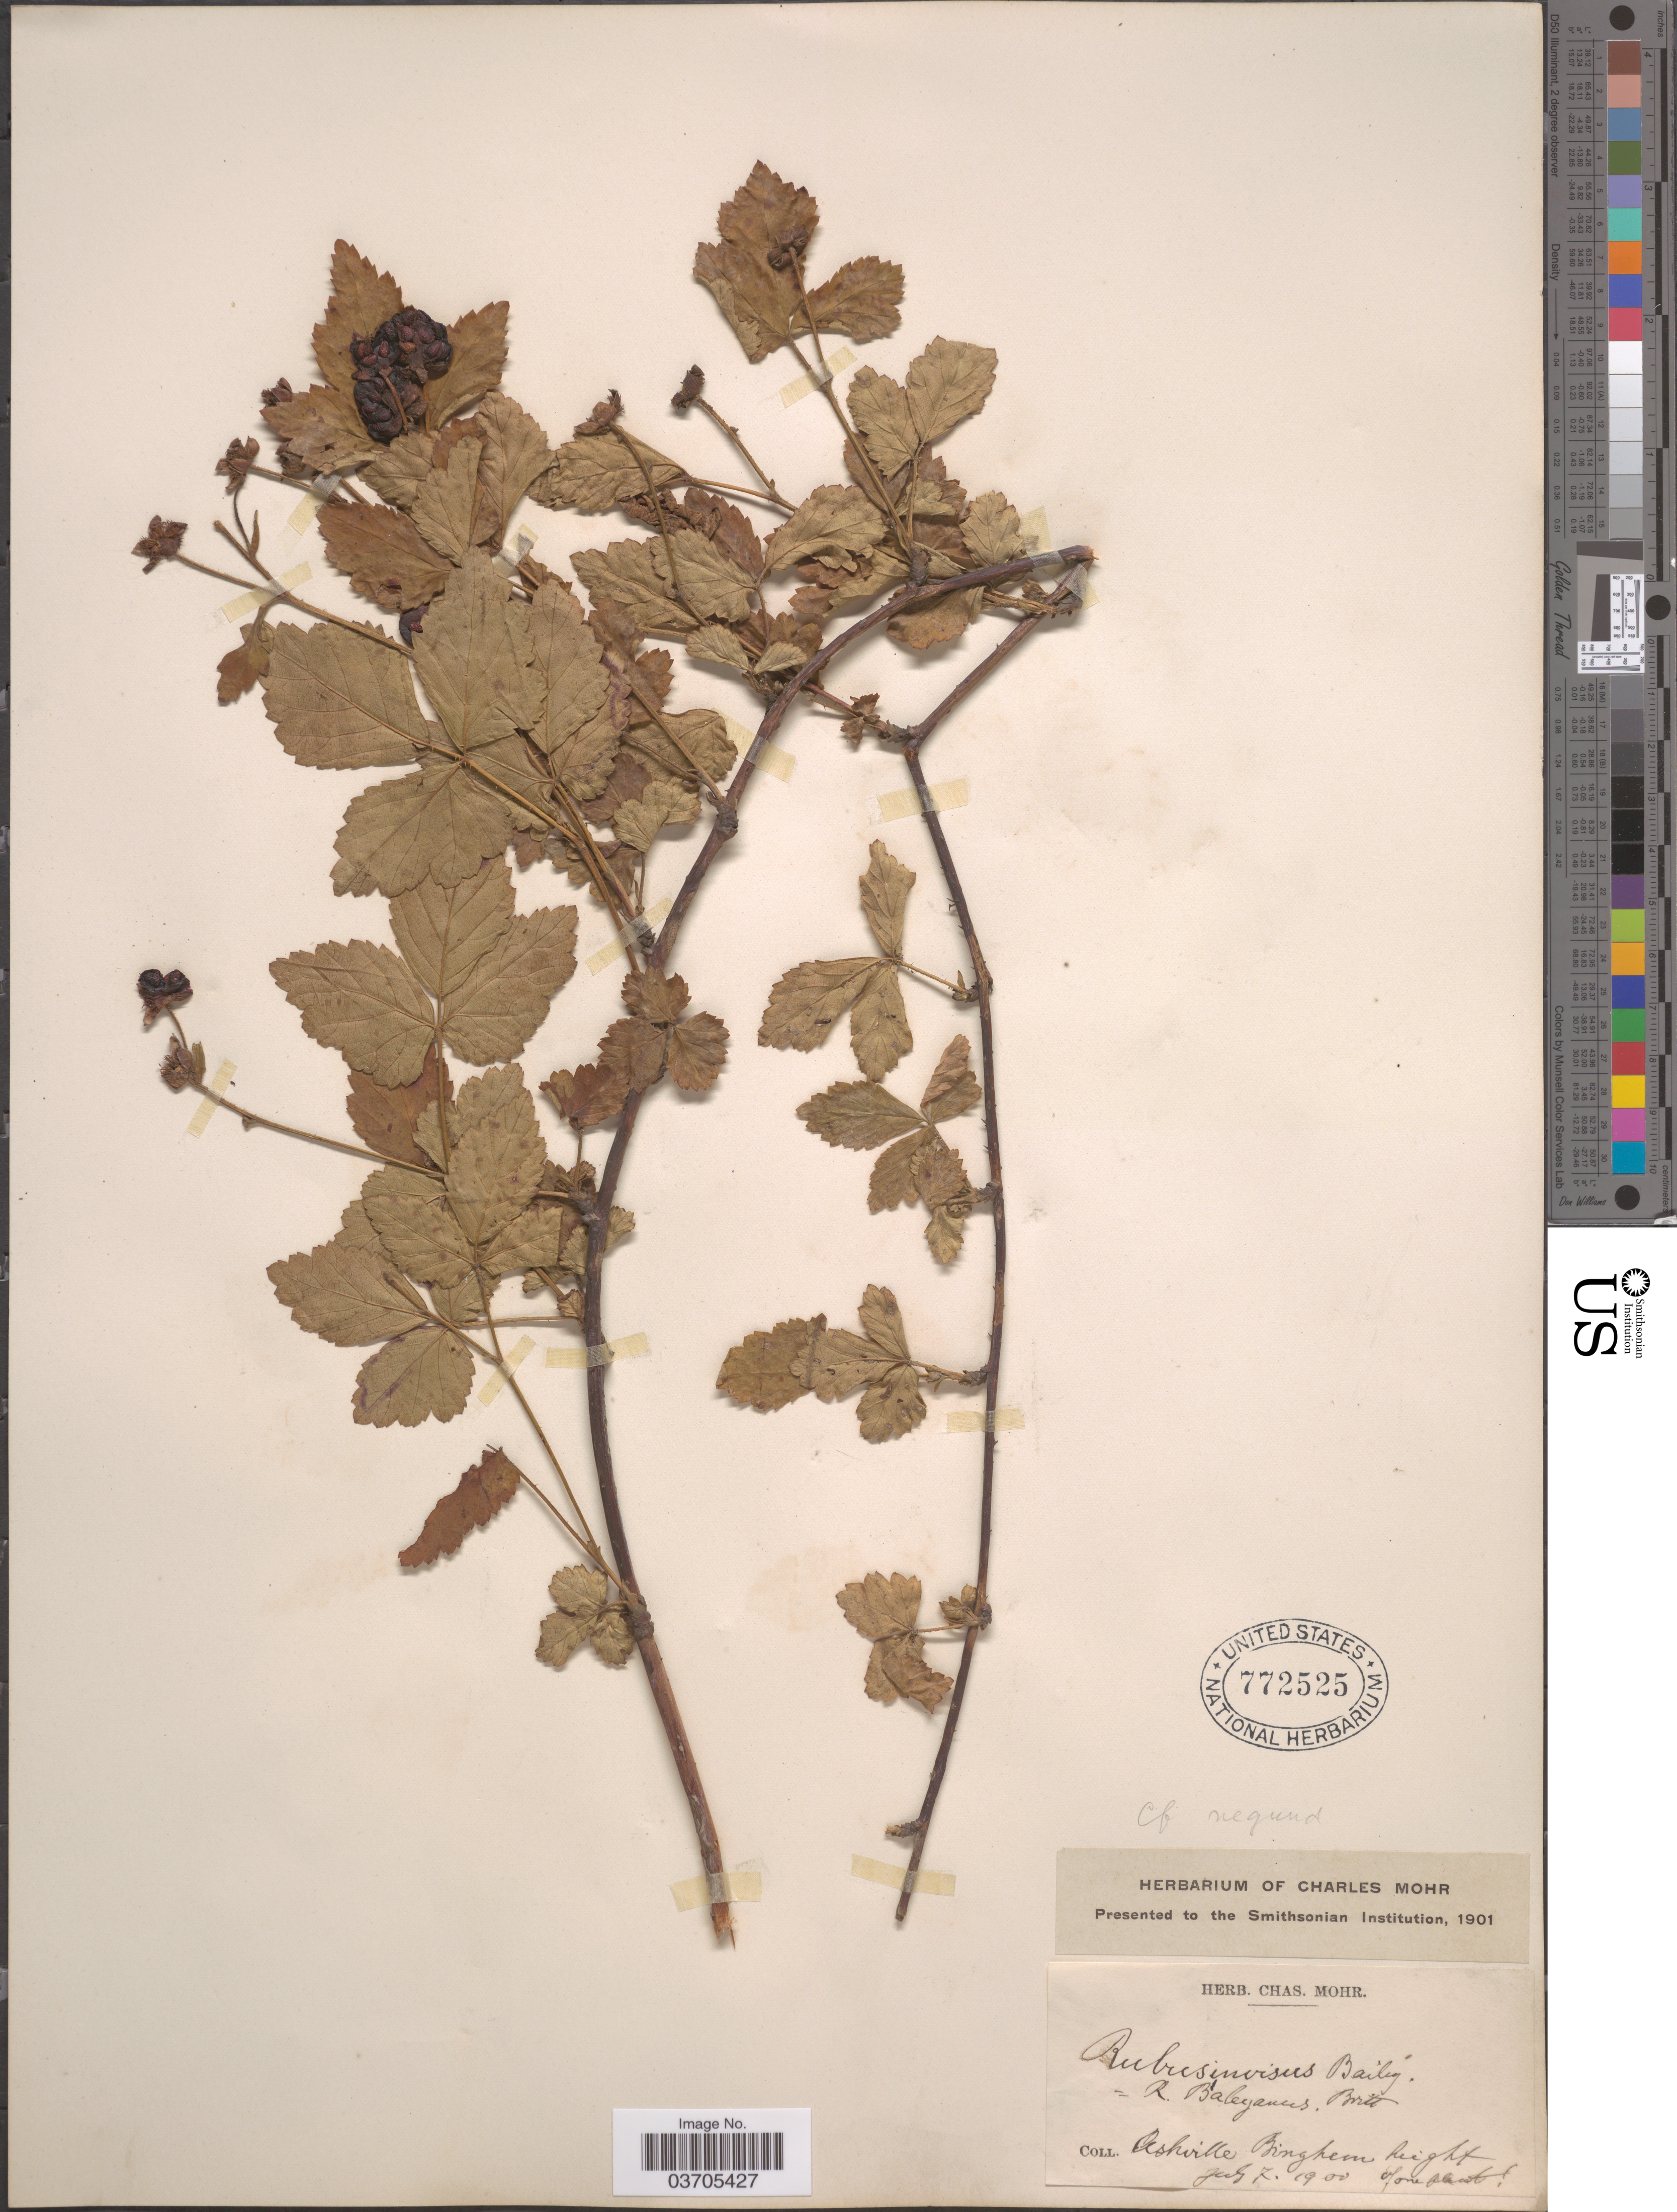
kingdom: Plantae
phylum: Tracheophyta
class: Magnoliopsida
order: Rosales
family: Rosaceae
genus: Rubus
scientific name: Rubus invisus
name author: (L.H. Bailey) Britton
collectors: ex herb. Charles Mohr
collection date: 1900-07-07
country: United States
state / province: North Carolina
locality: Ashville. Binghem height.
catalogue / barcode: US 772525